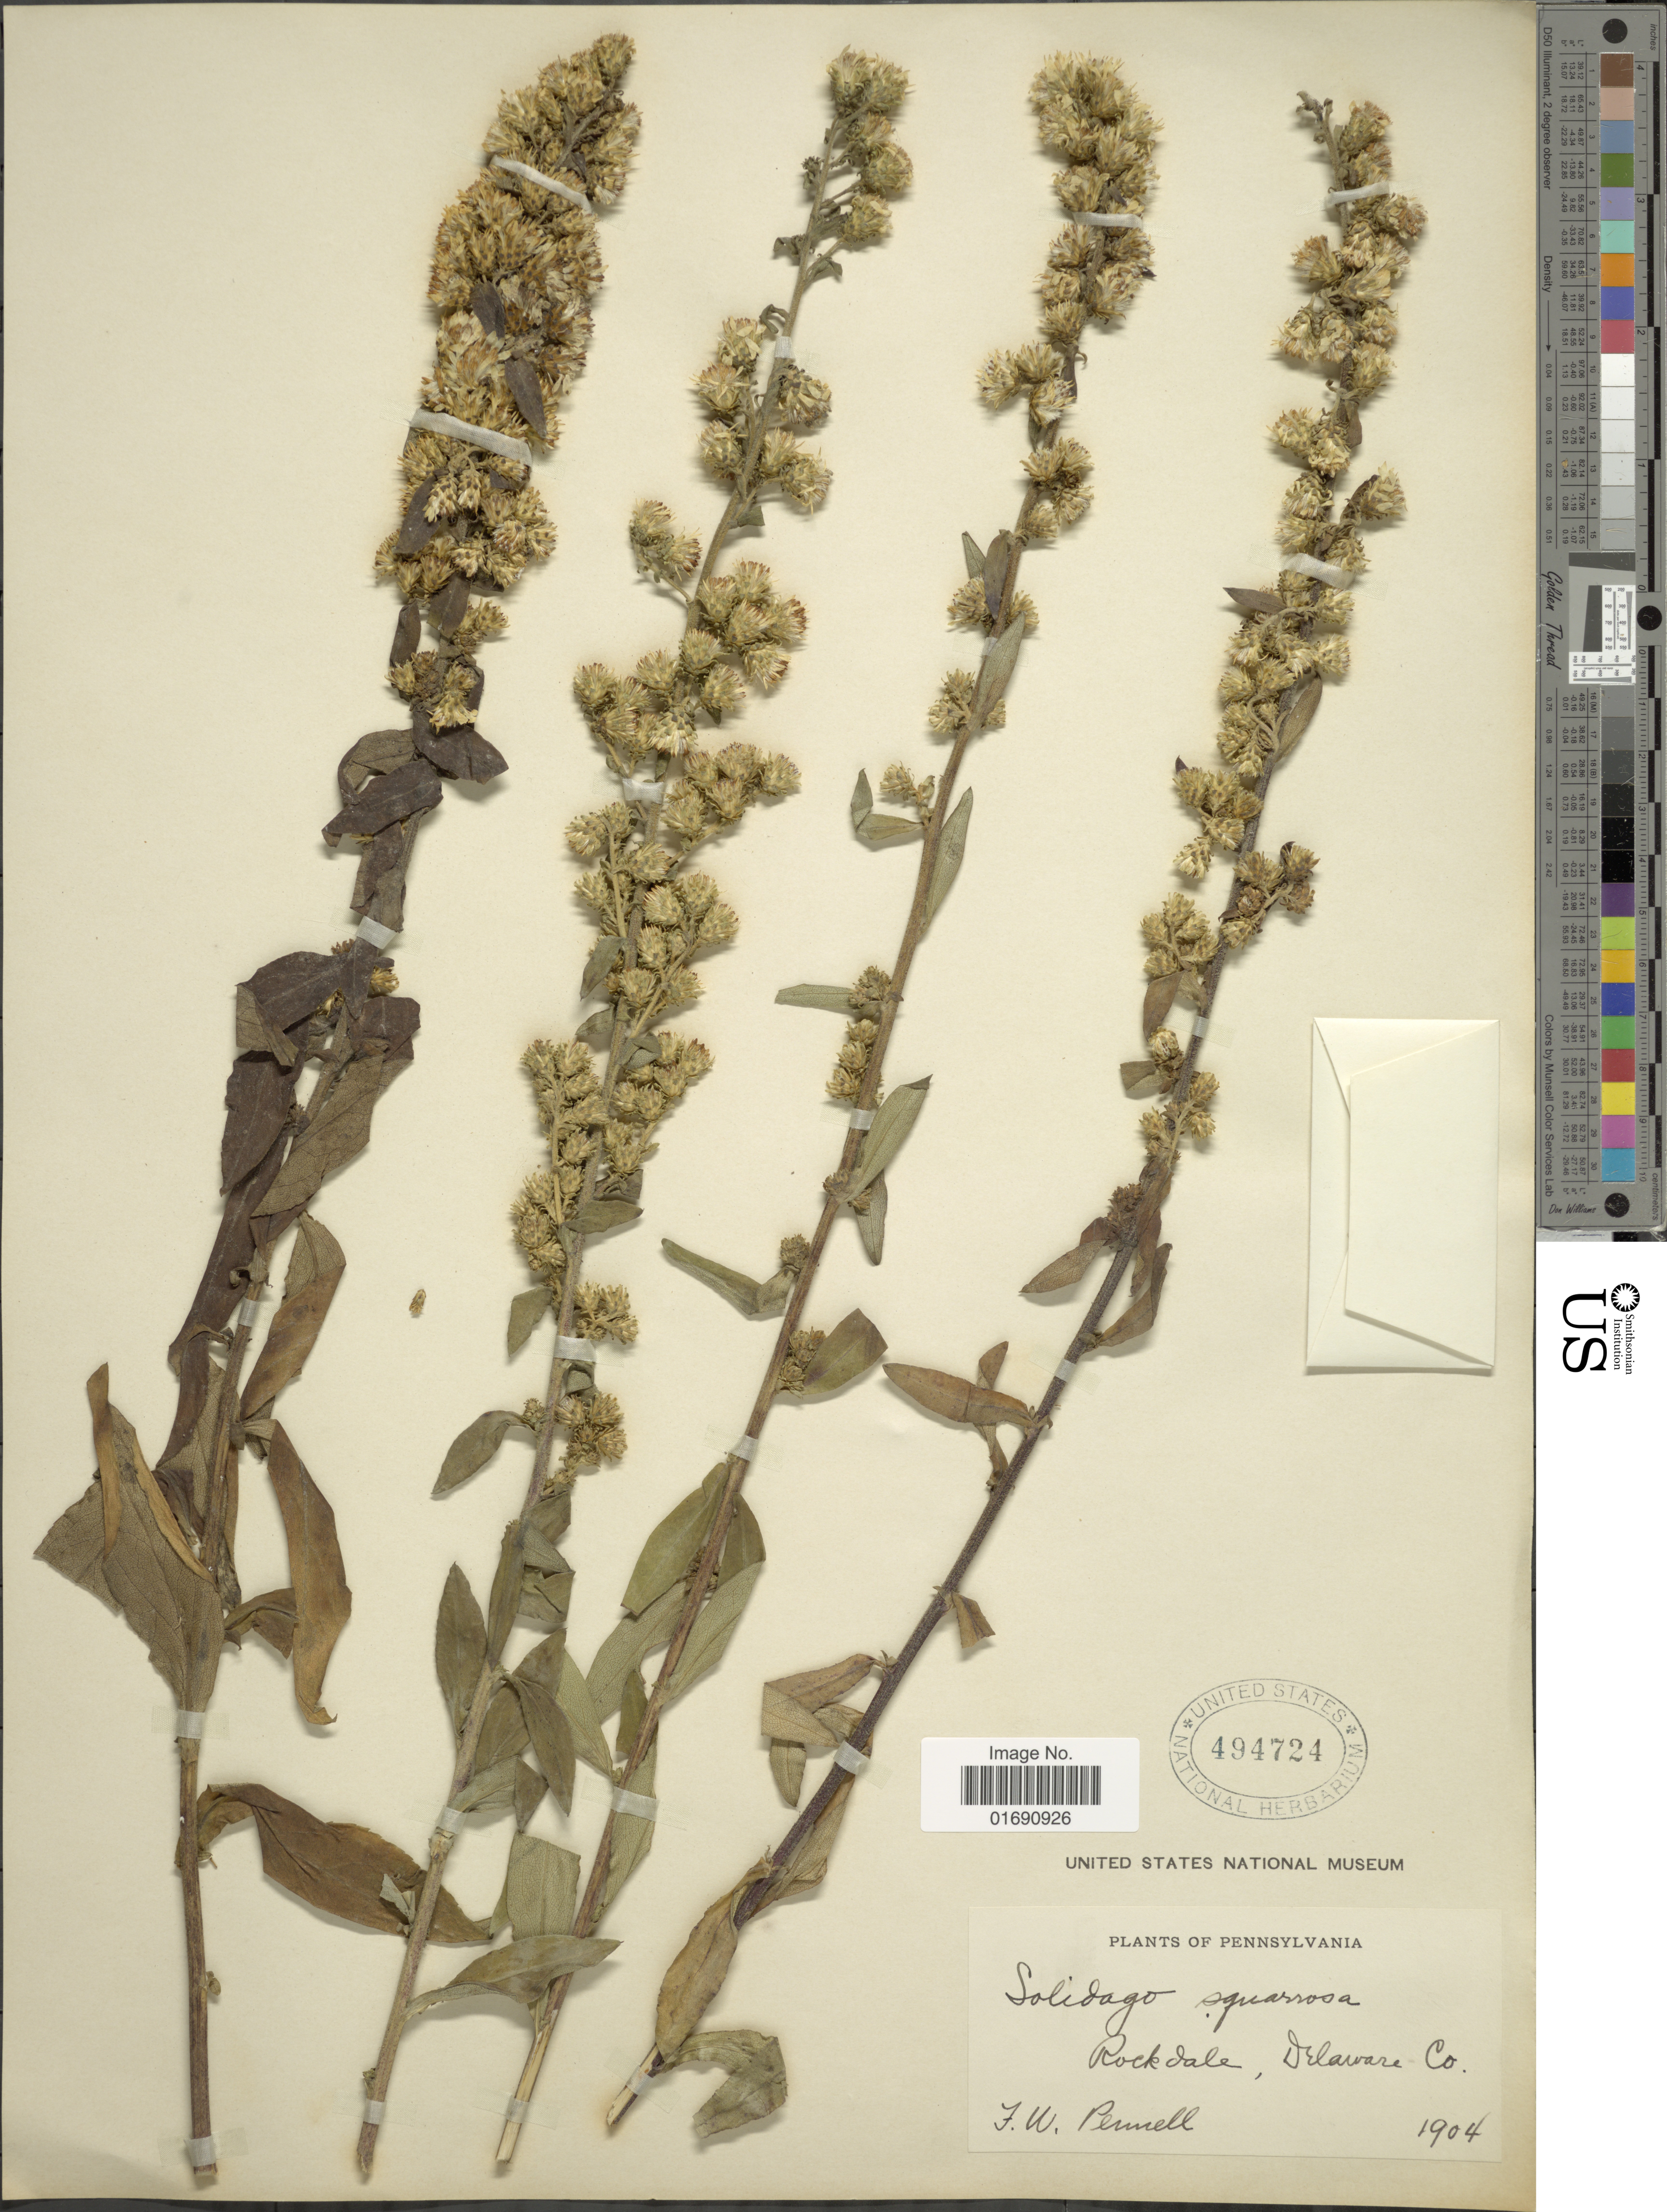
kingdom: Plantae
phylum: Tracheophyta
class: Magnoliopsida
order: Asterales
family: Asteraceae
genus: Solidago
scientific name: Solidago squarrosa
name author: Muhl.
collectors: F. W. Pennell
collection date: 1904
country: United States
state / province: Pennsylvania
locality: Rockdale, Delaware Co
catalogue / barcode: US 494724